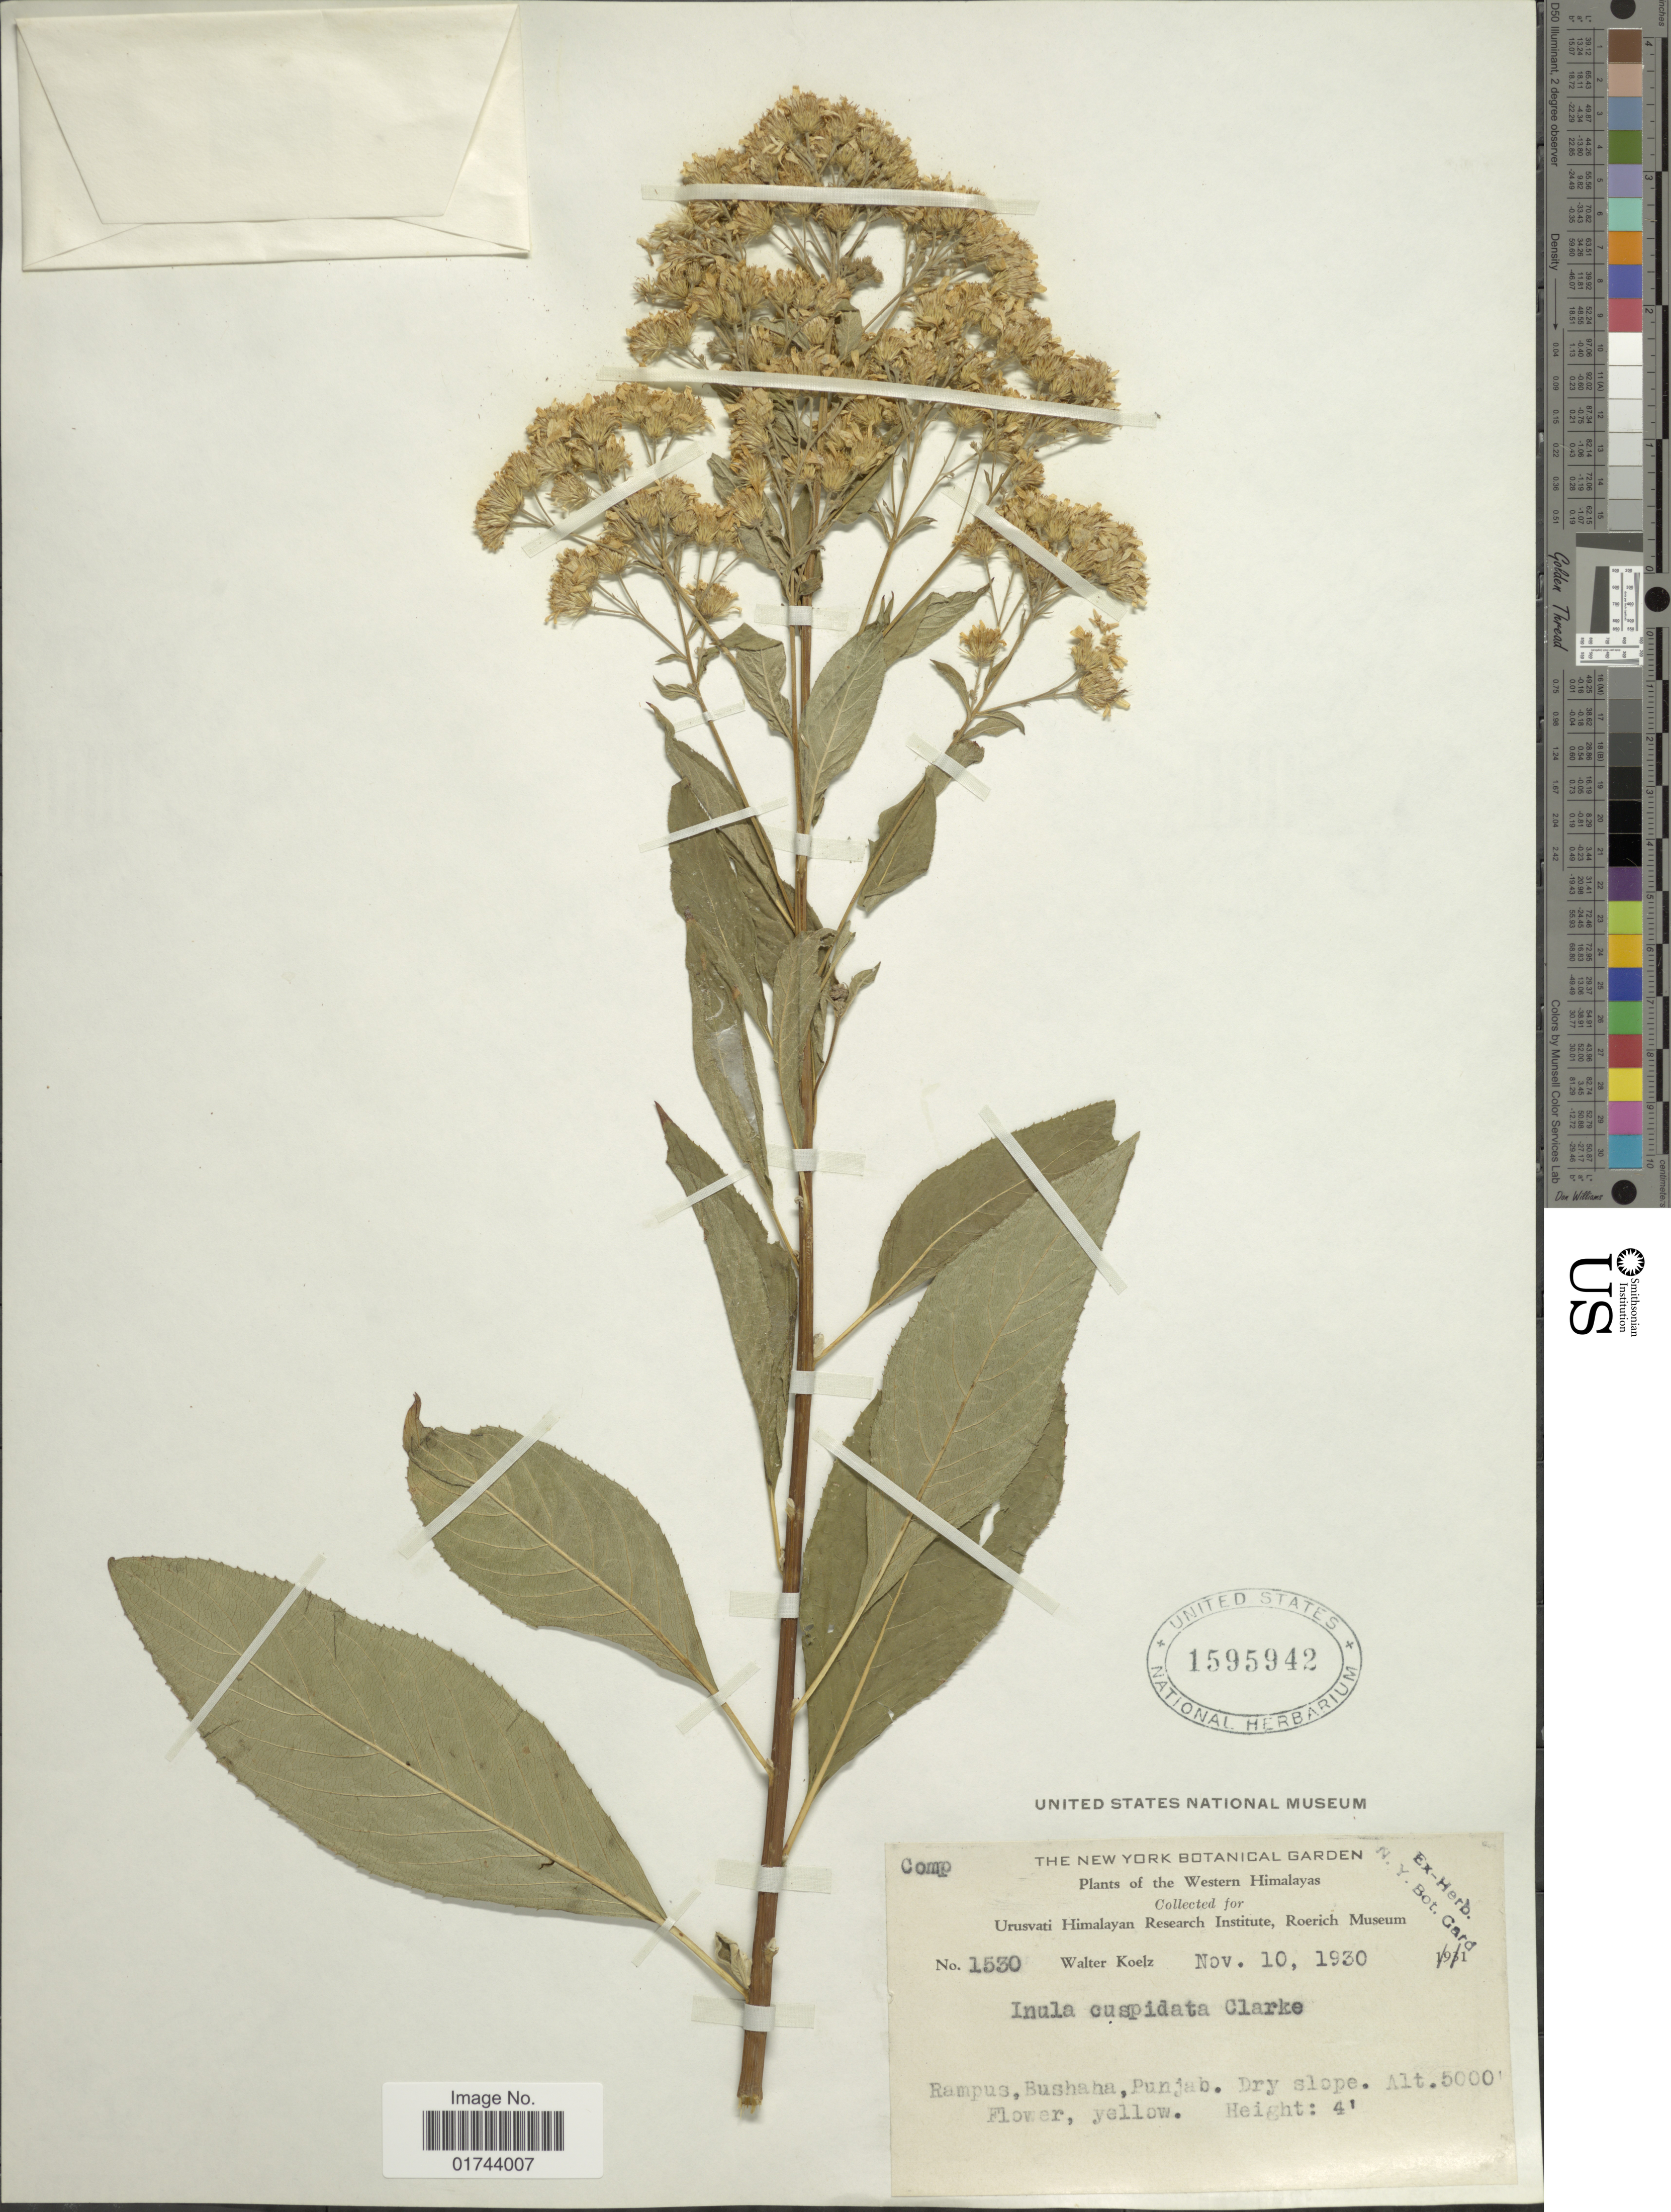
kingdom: Plantae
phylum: Tracheophyta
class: Magnoliopsida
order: Asterales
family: Asteraceae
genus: Inula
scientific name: Inula cuspidata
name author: C.B. Clarke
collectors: W. N. Koelz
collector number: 1530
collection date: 1930-11-10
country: India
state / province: Punjab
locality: Western Himalayas, Rampus, Bushaha, Punjab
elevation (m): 1524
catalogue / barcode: US 1595942